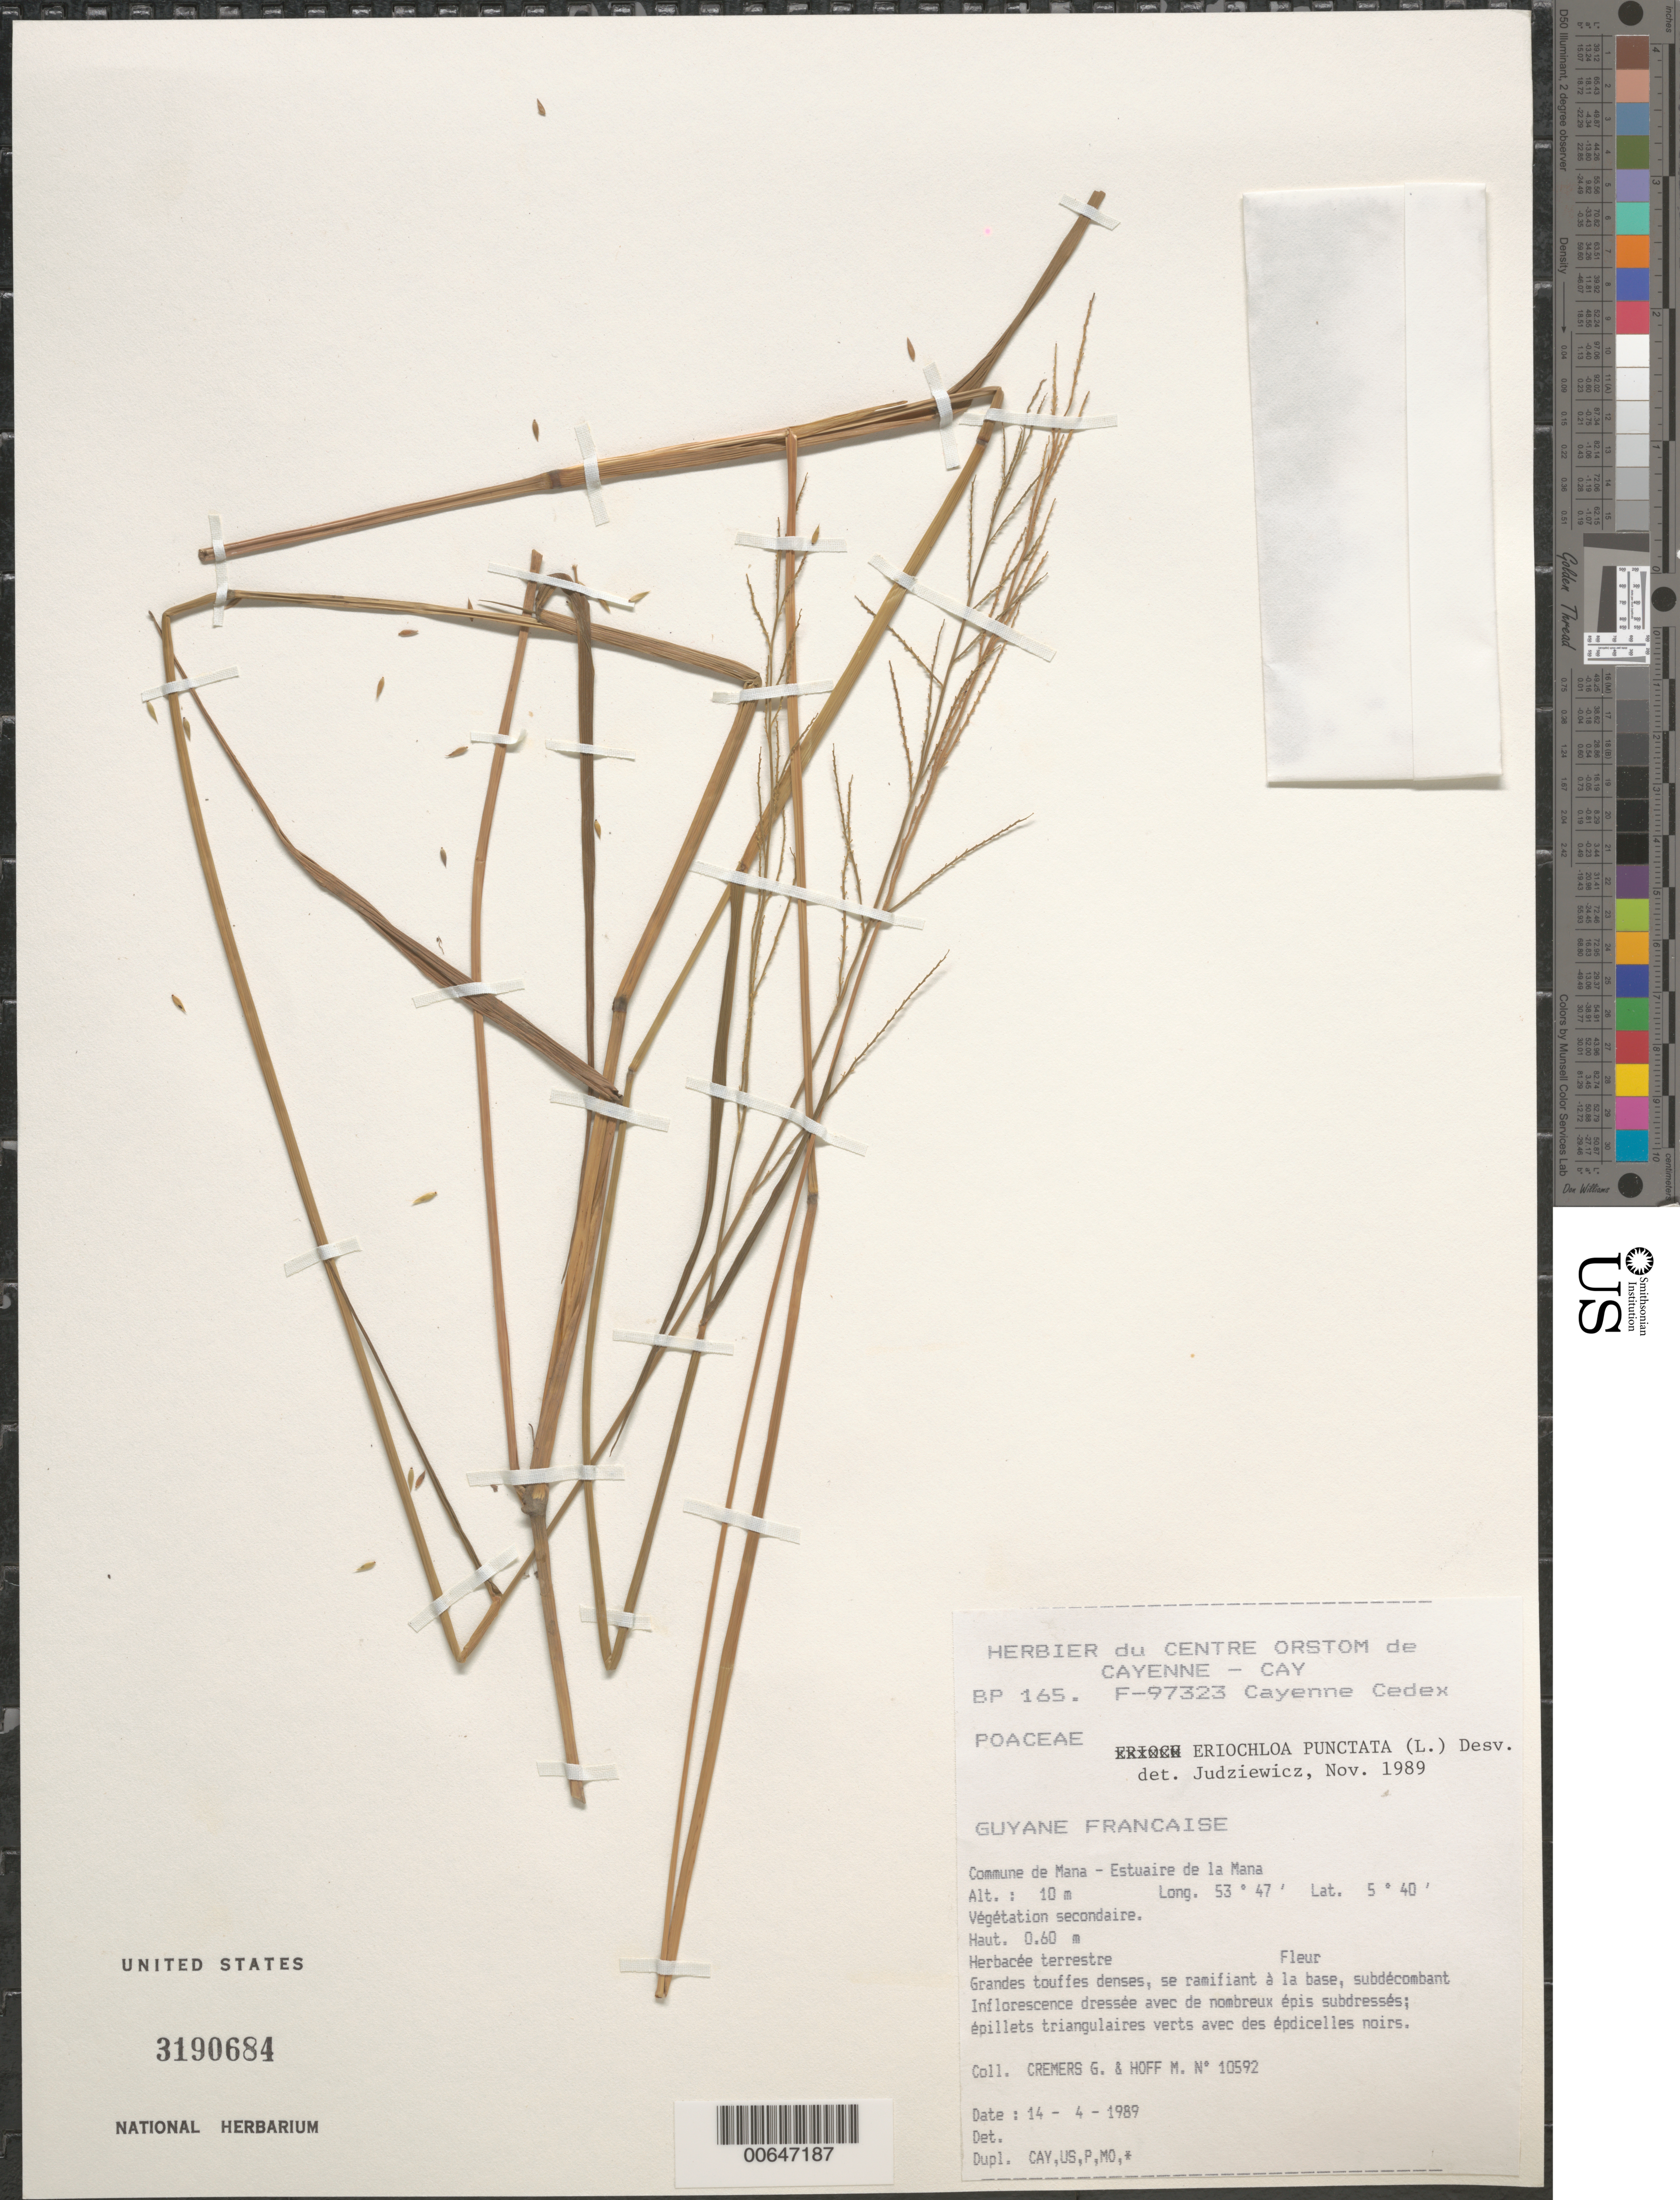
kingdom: Plantae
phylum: Tracheophyta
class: Liliopsida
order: Poales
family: Poaceae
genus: Eriochloa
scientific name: Eriochloa punctata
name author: (L.) Desv. ex Ham.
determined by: Judziewicz, E. J.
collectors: G. Cremers & M. Hoff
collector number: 10592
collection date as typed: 14-Apr-89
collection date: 1989-04-14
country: French Guiana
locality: Commune de Mana, Estuaire de la Mana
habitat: Secondary vegetation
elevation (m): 10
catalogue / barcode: US 3190684